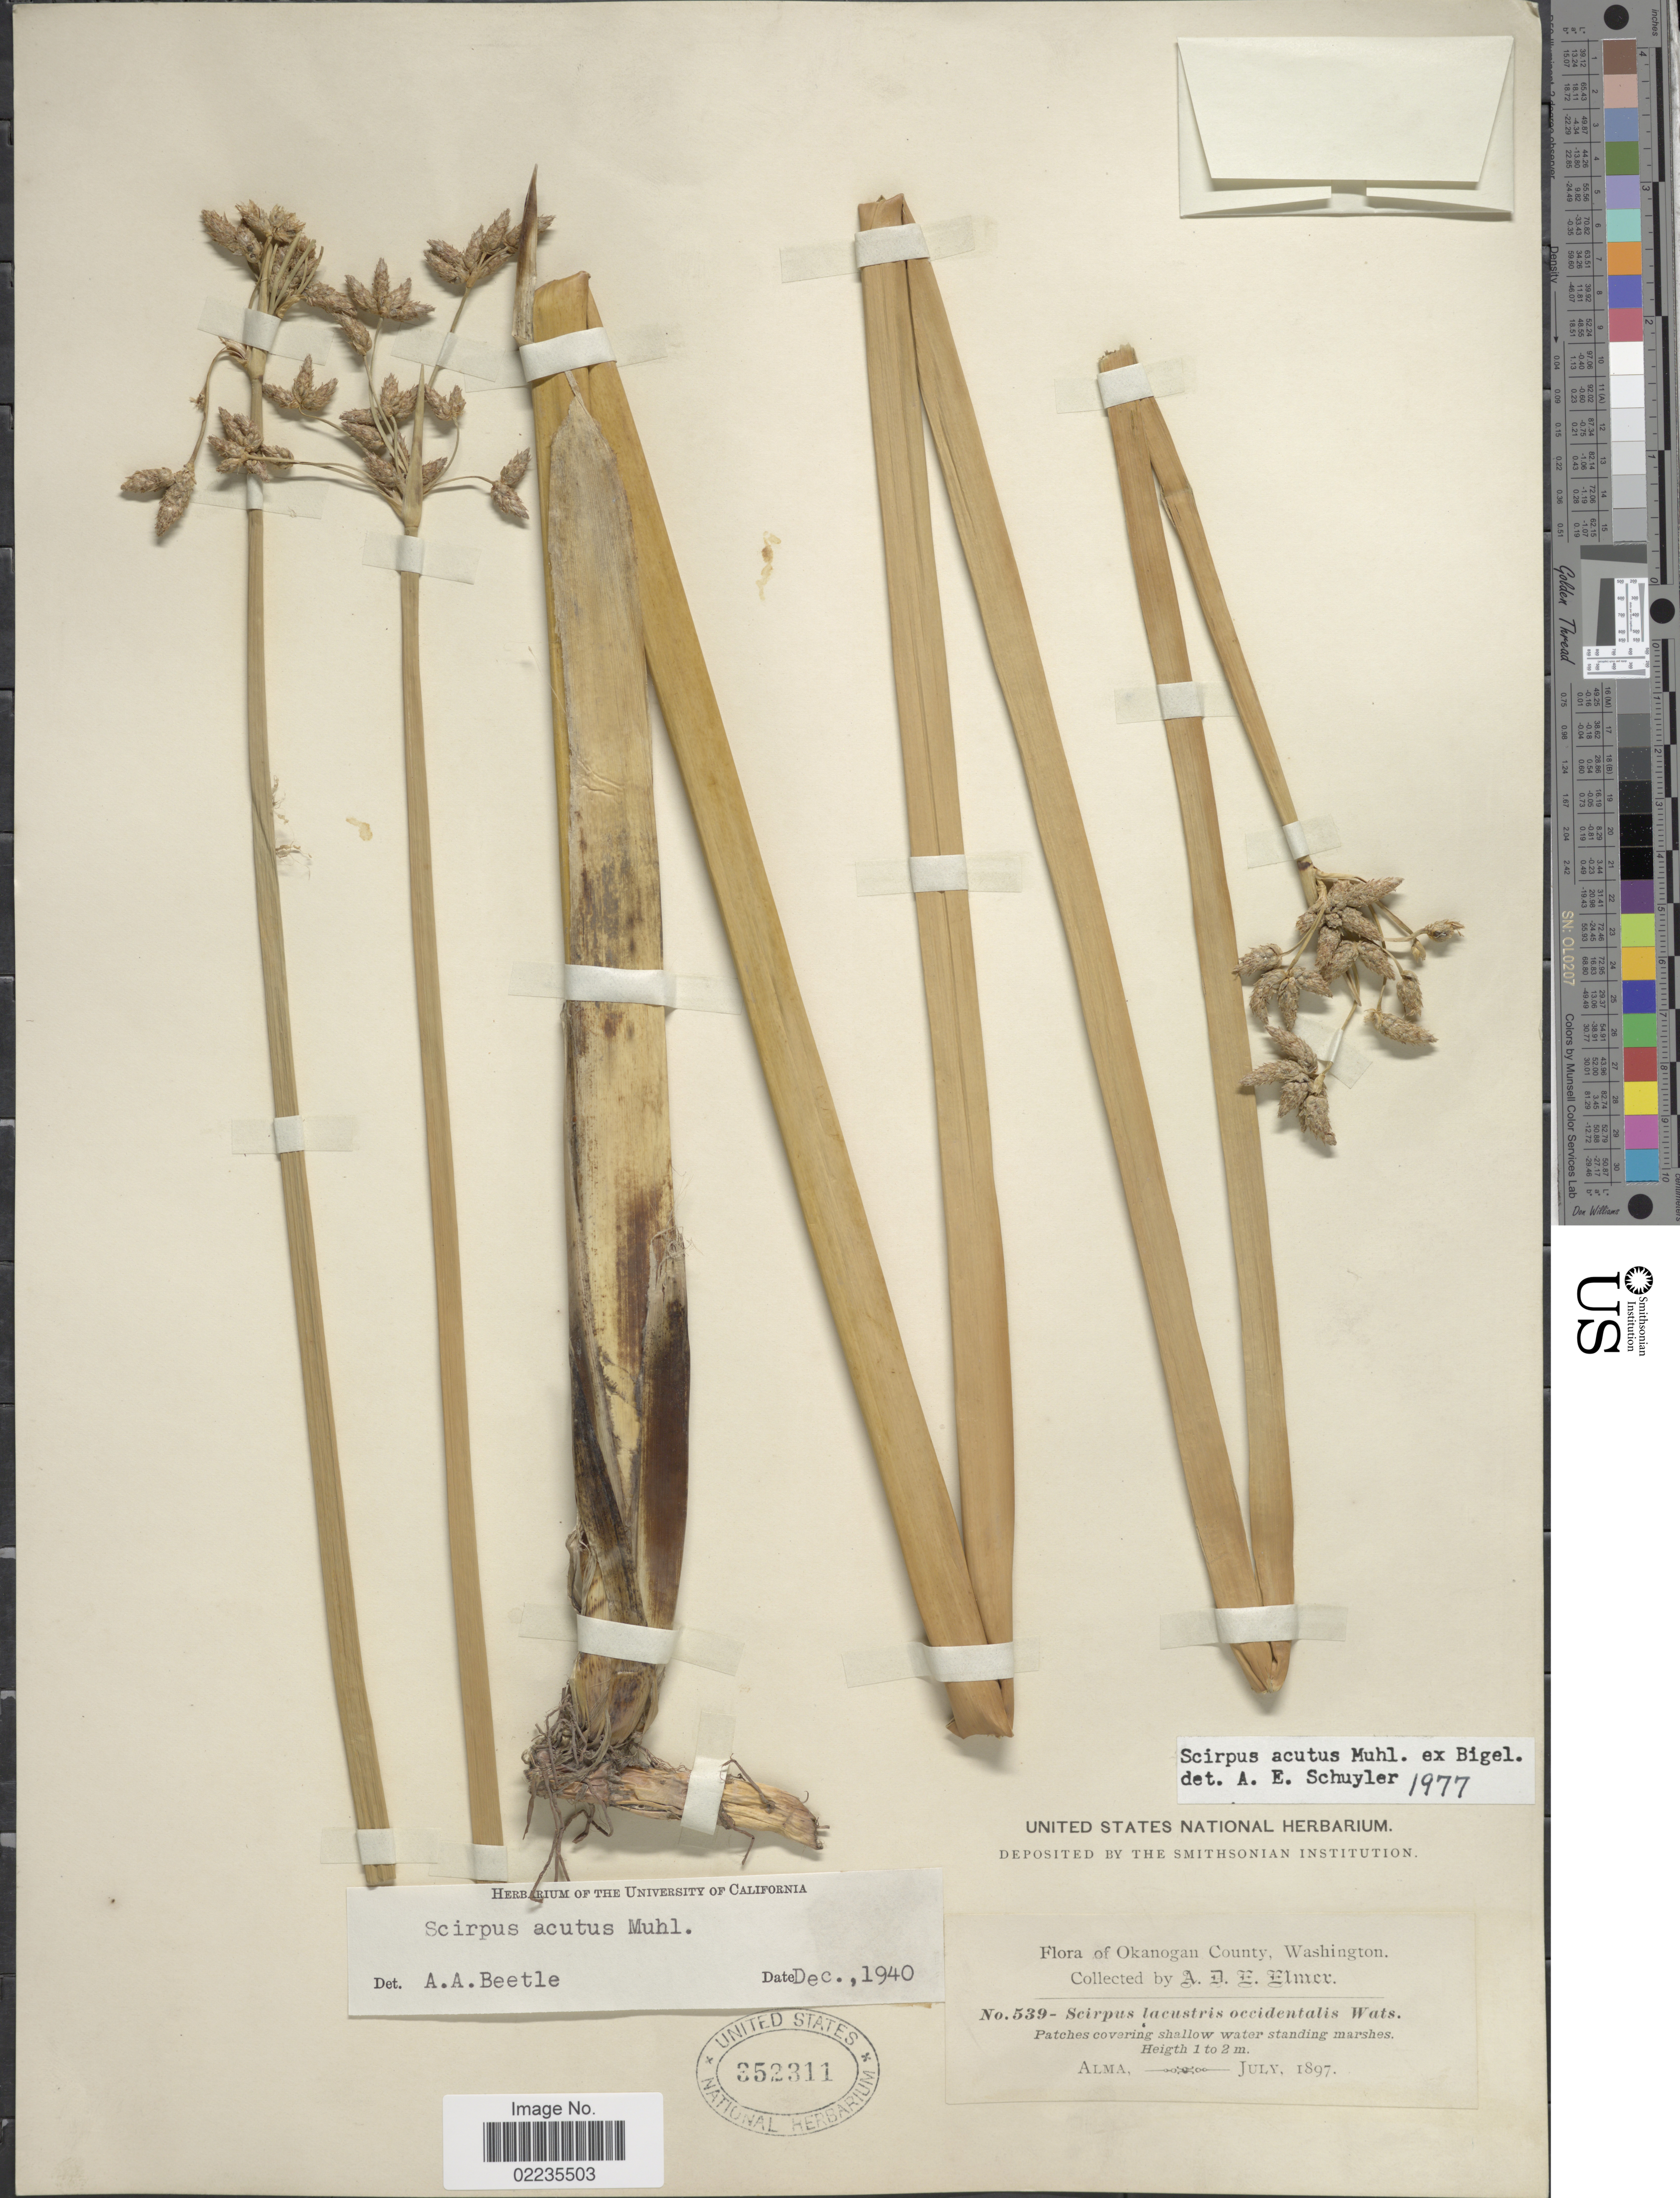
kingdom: Plantae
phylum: Tracheophyta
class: Liliopsida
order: Poales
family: Cyperaceae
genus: Schoenoplectus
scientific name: Schoenoplectus acutus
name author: (Muhl. ex Bigelow) Á. Löve & D. Löve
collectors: A. D. E. Elmer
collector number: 539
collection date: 1897-07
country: United States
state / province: Washington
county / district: Okanogan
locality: Okanogan County, Washington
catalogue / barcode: US 352311